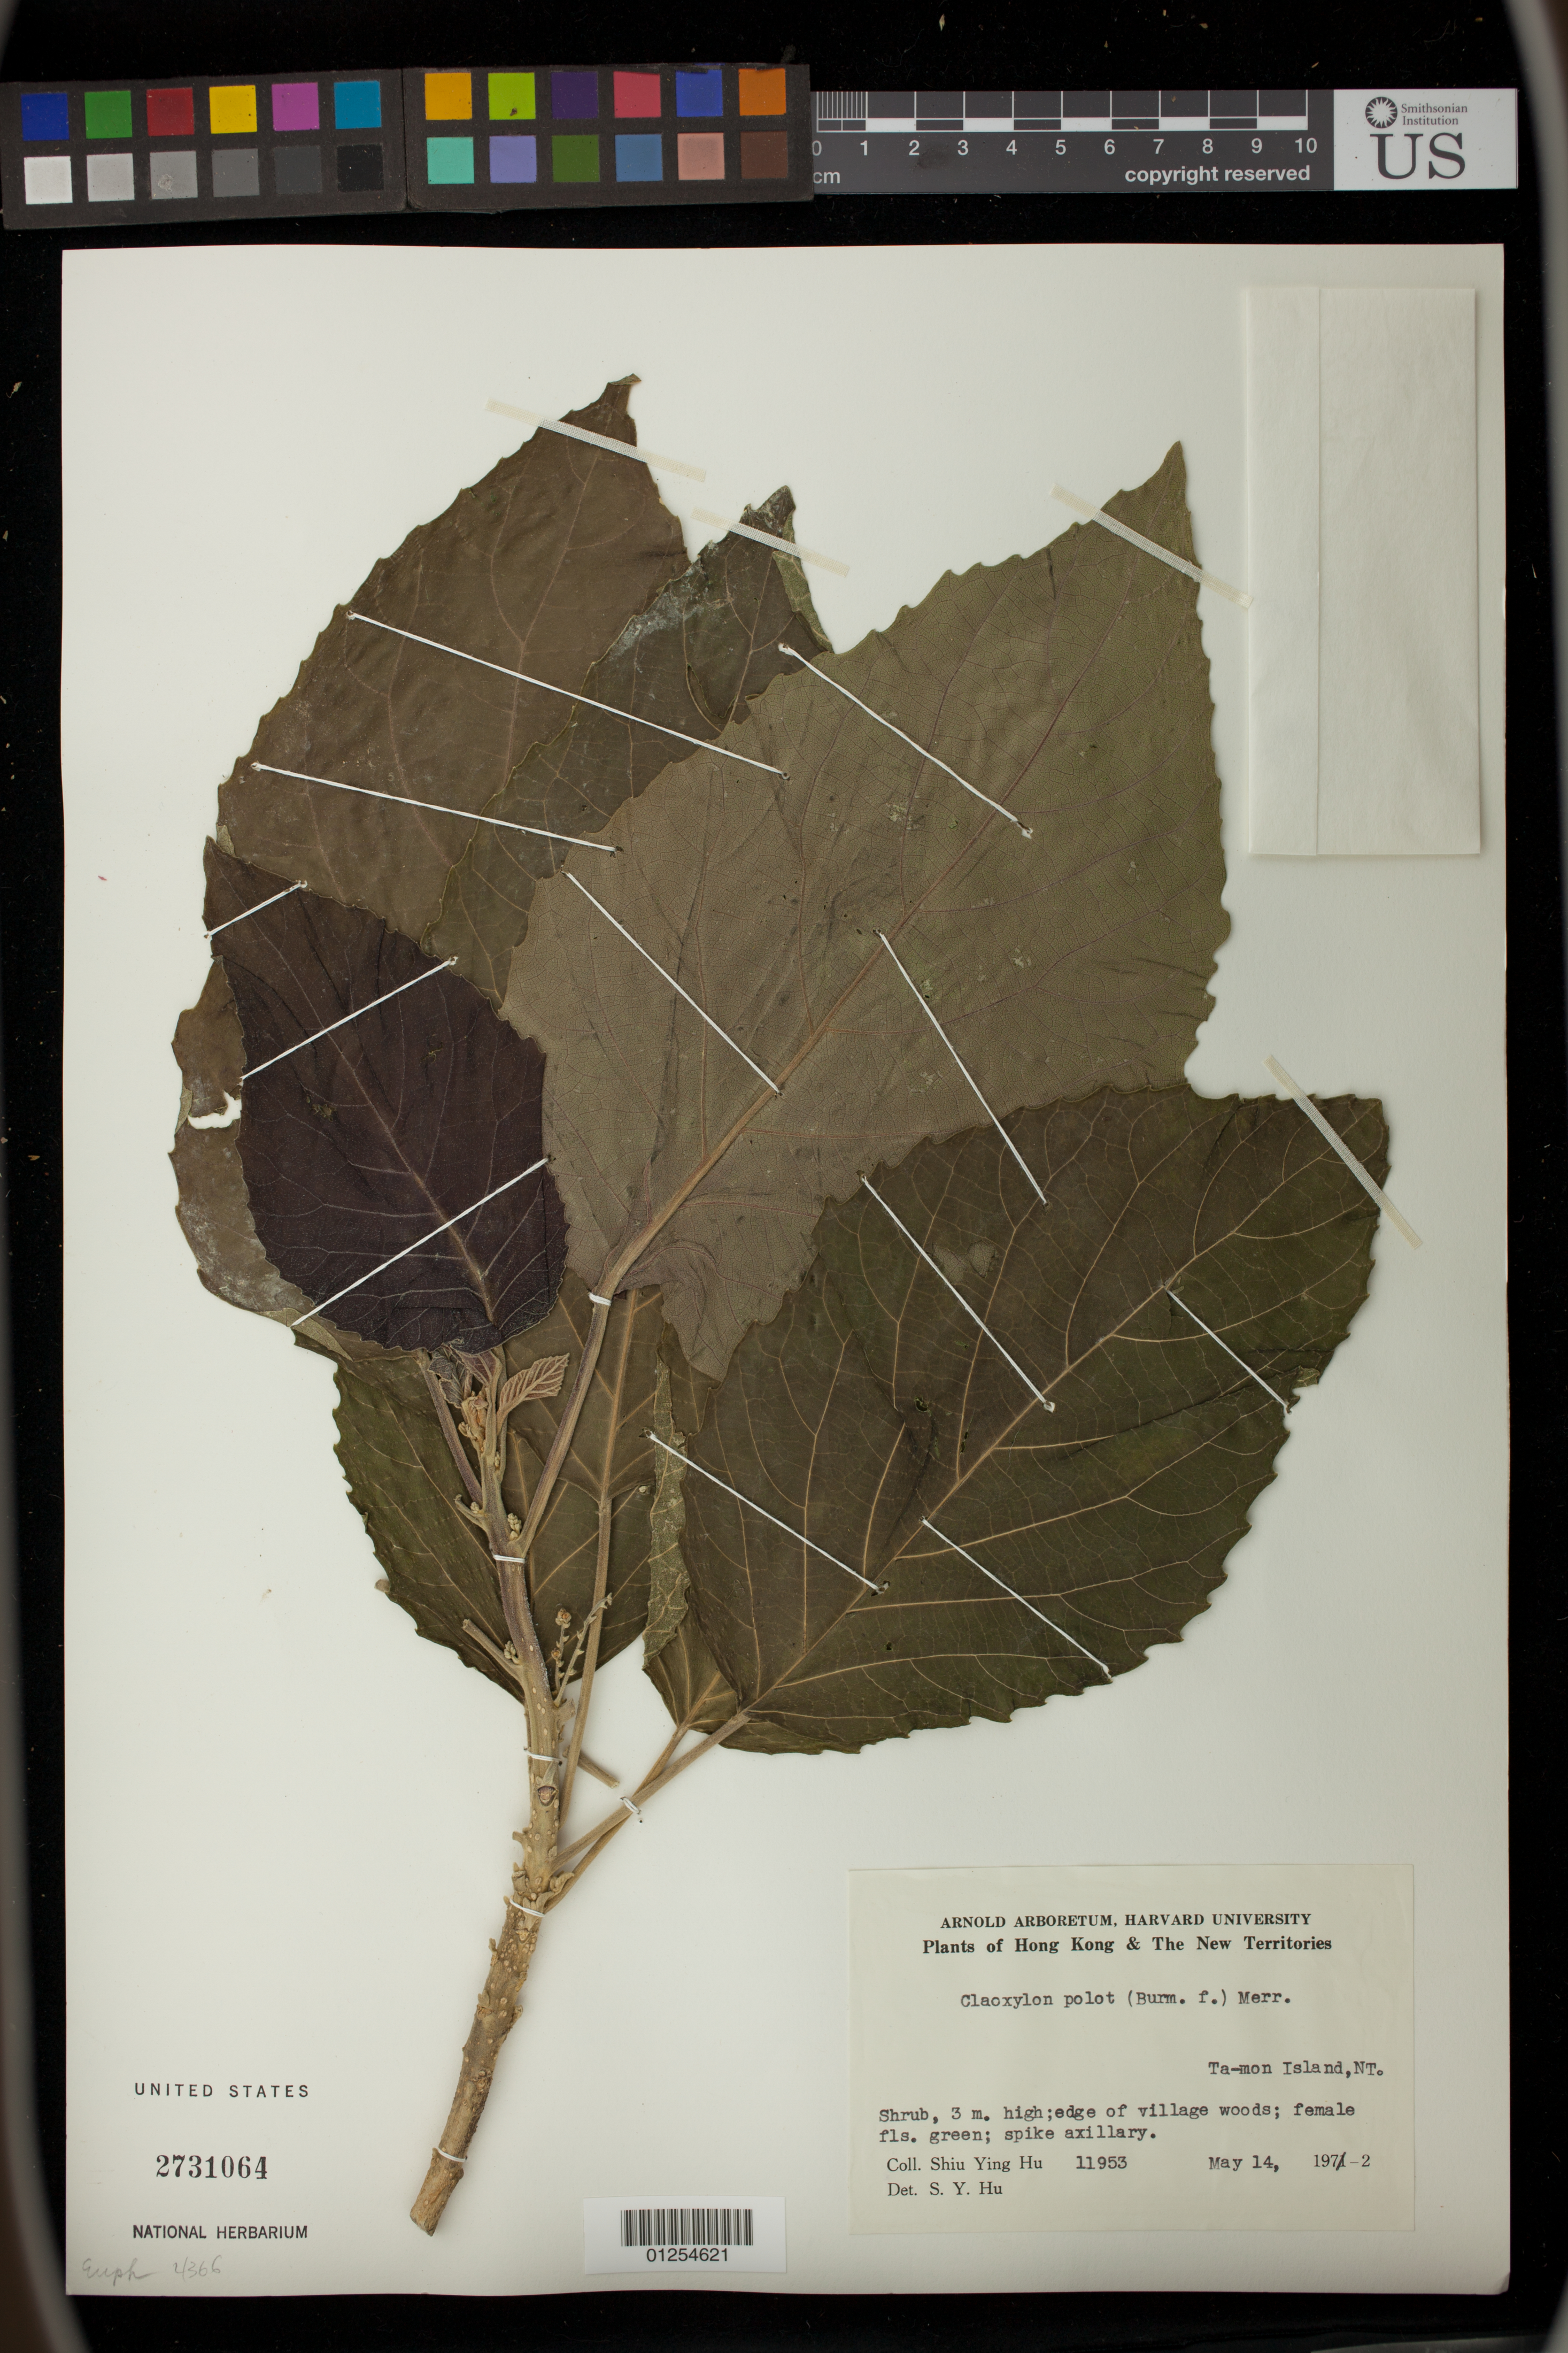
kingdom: Plantae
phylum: Tracheophyta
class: Magnoliopsida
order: Malpighiales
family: Euphorbiaceae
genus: Claoxylon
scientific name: Claoxylon polot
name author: (Burm. f.) Merr.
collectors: Y. Shiu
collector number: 11953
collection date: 1972-05-14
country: China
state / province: Hong Kong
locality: Ta-mon Island, New Territories. Edge of village woods.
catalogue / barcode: US 2731064